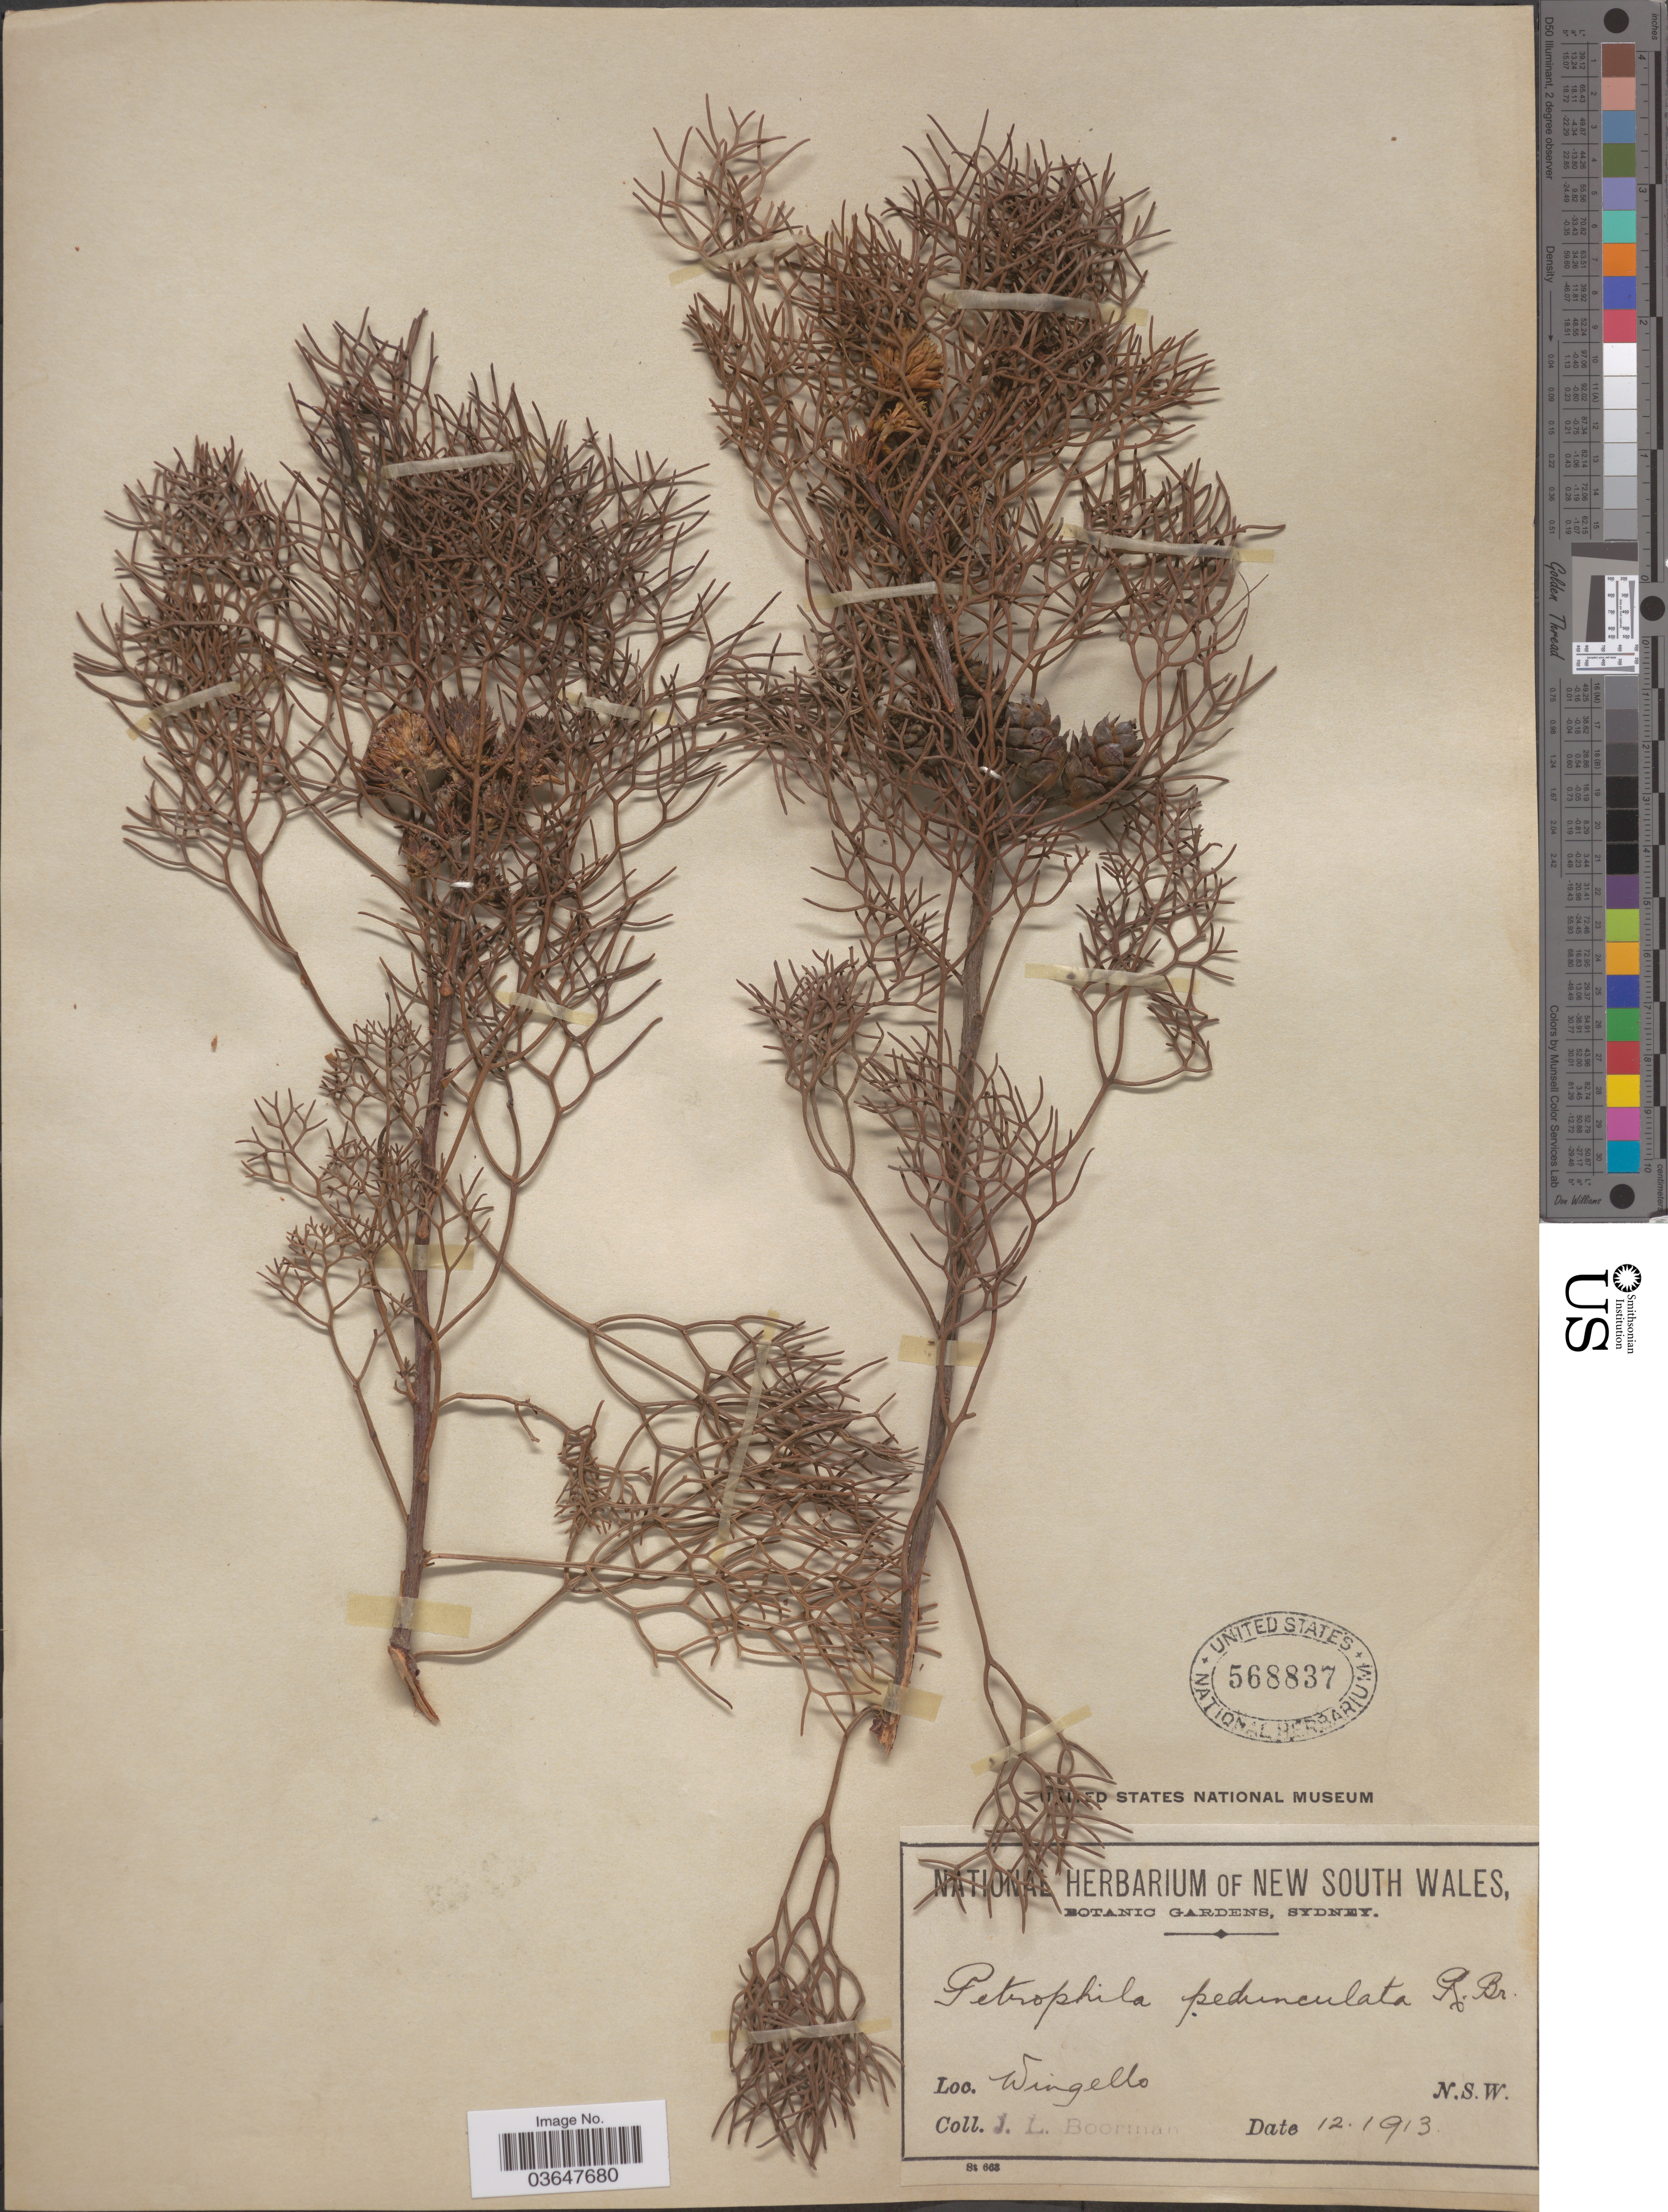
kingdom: Plantae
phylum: Tracheophyta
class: Magnoliopsida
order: Proteales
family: Proteaceae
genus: Petrophile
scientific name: Petrophile pedunculata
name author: R. Br.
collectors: J. Boorman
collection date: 1913-12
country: Australia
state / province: New South Wales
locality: Wingello N.S.W.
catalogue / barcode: US 568837